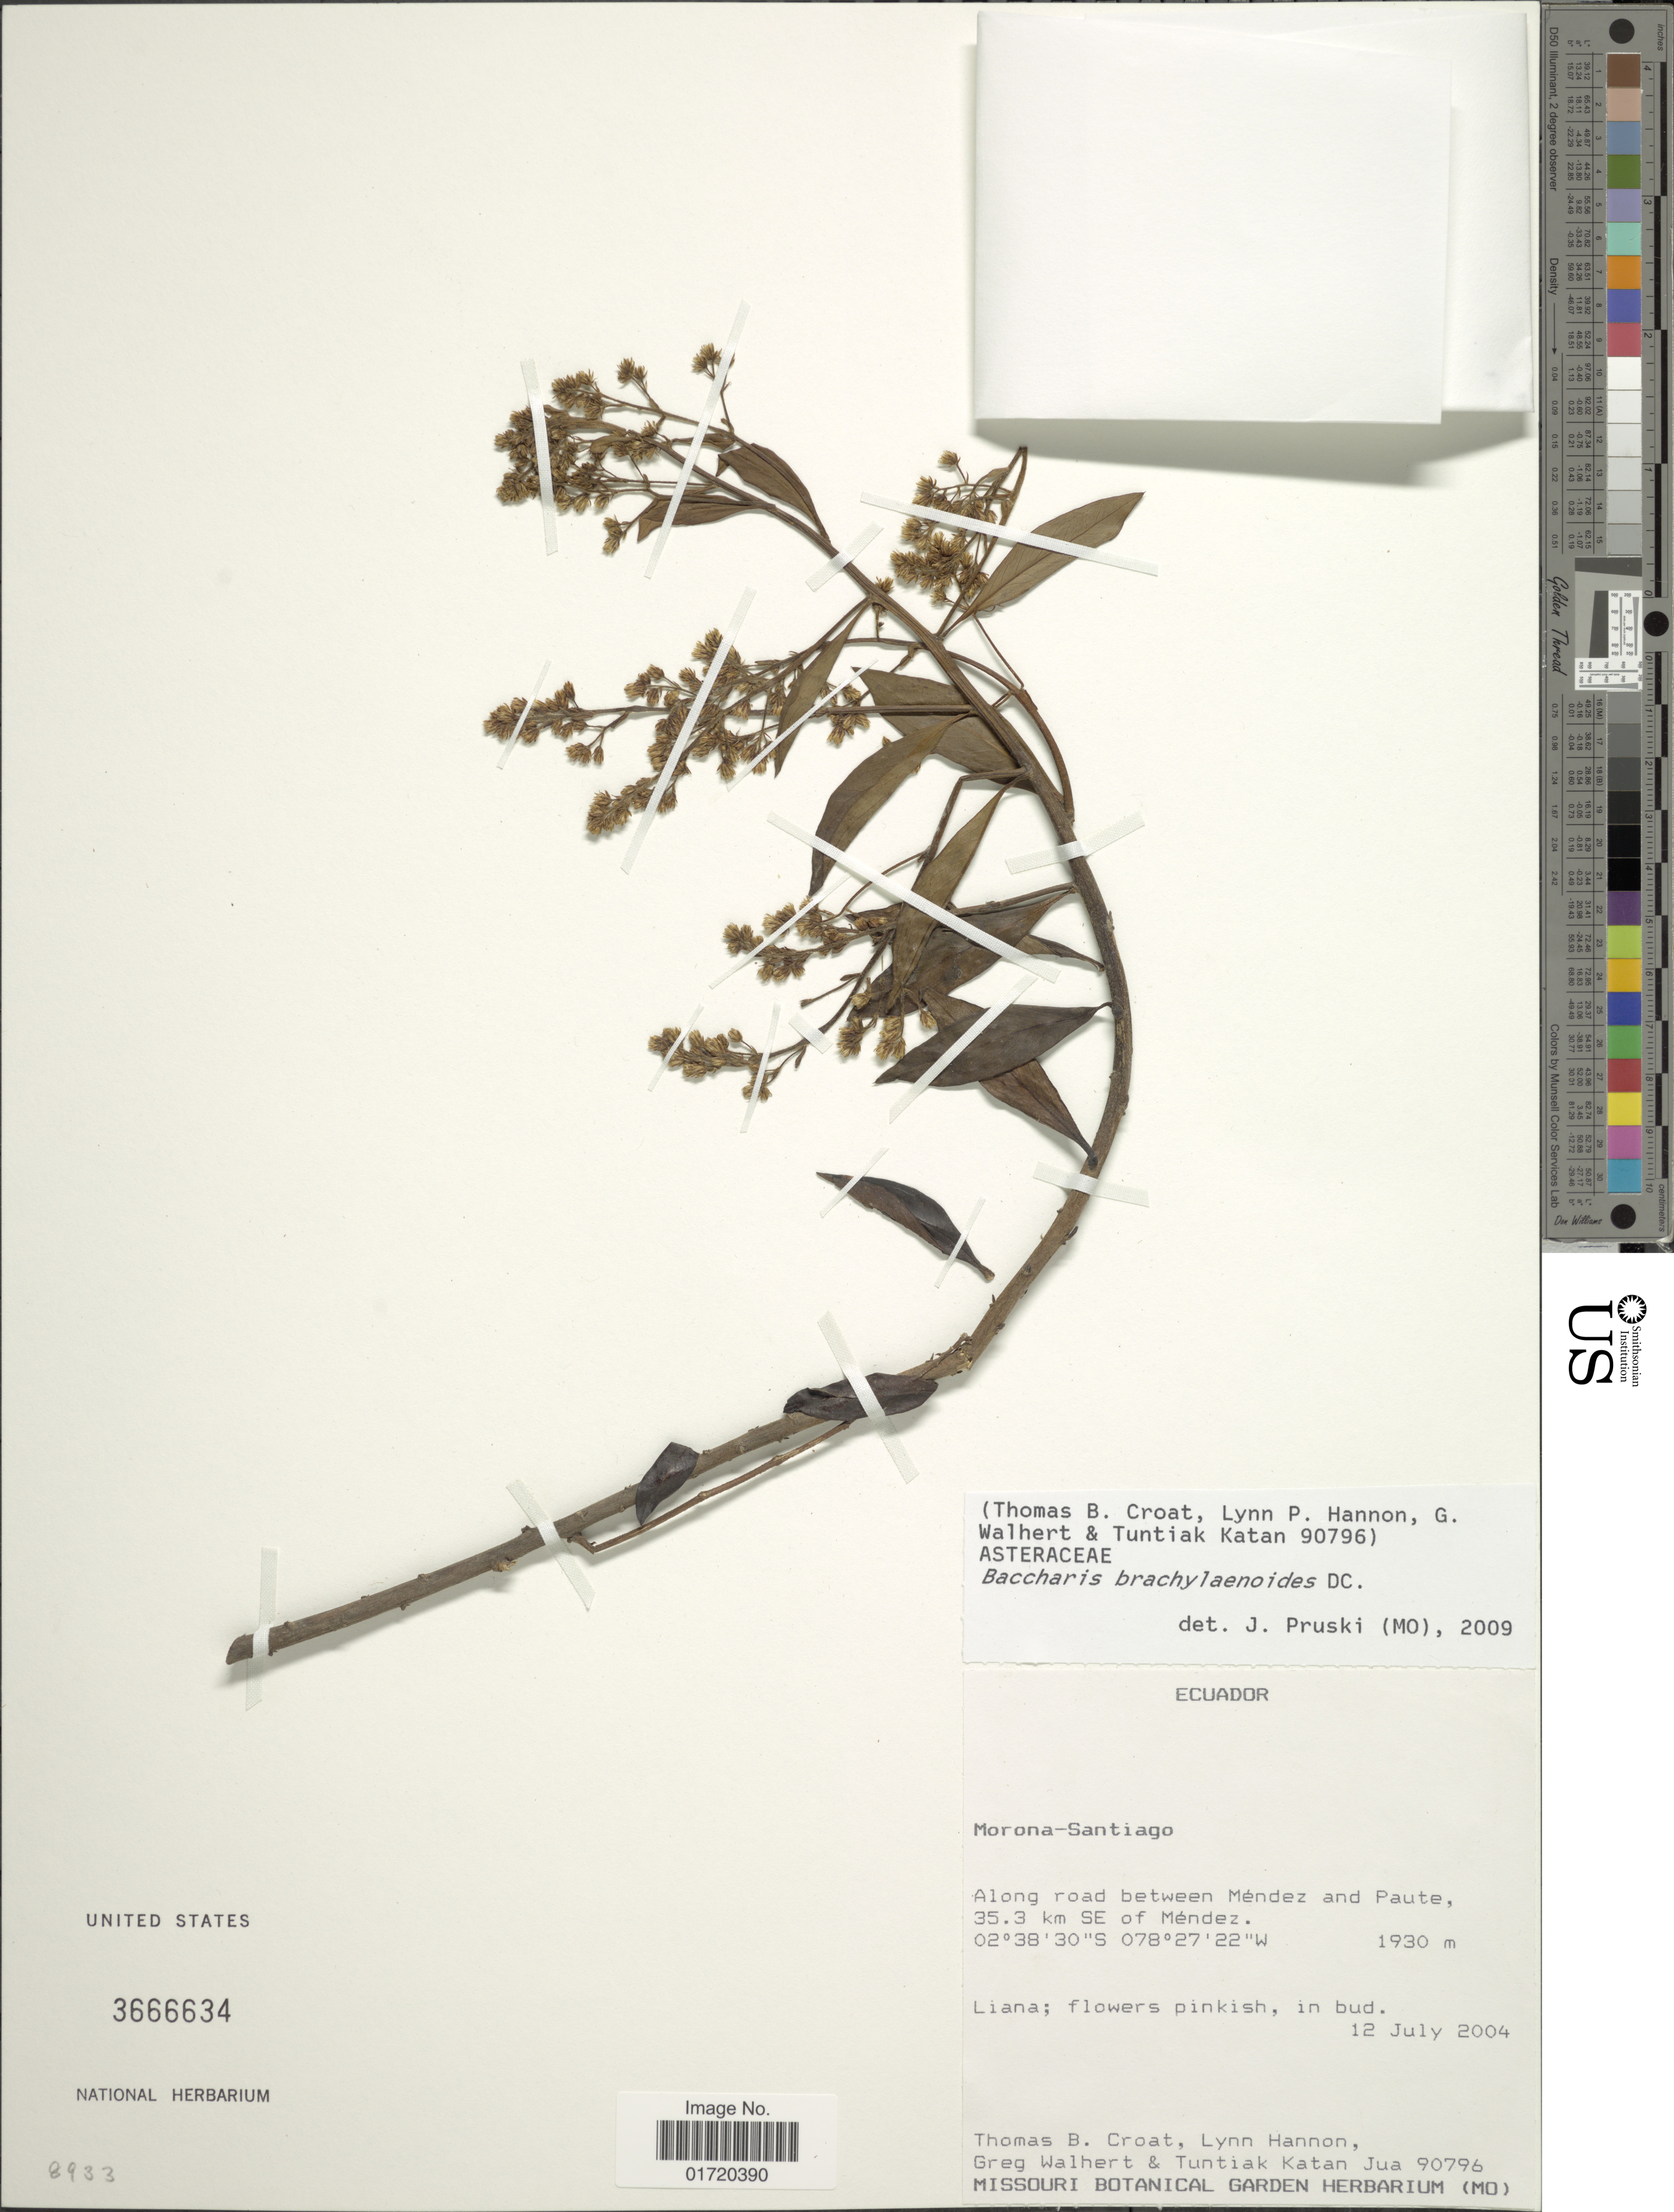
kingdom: Plantae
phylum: Tracheophyta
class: Magnoliopsida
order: Asterales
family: Asteraceae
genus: Baccharis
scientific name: Baccharis brachylaenoides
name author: DC.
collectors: T. B. Croat, L. Hannon, G. Walhert & T. Katan Jua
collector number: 90796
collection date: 2004-07-12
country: Ecuador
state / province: Morona-Santiago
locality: Along road between Mendez and Paute, 35.3 km SE of Mendez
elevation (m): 1930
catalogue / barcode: US 3666634